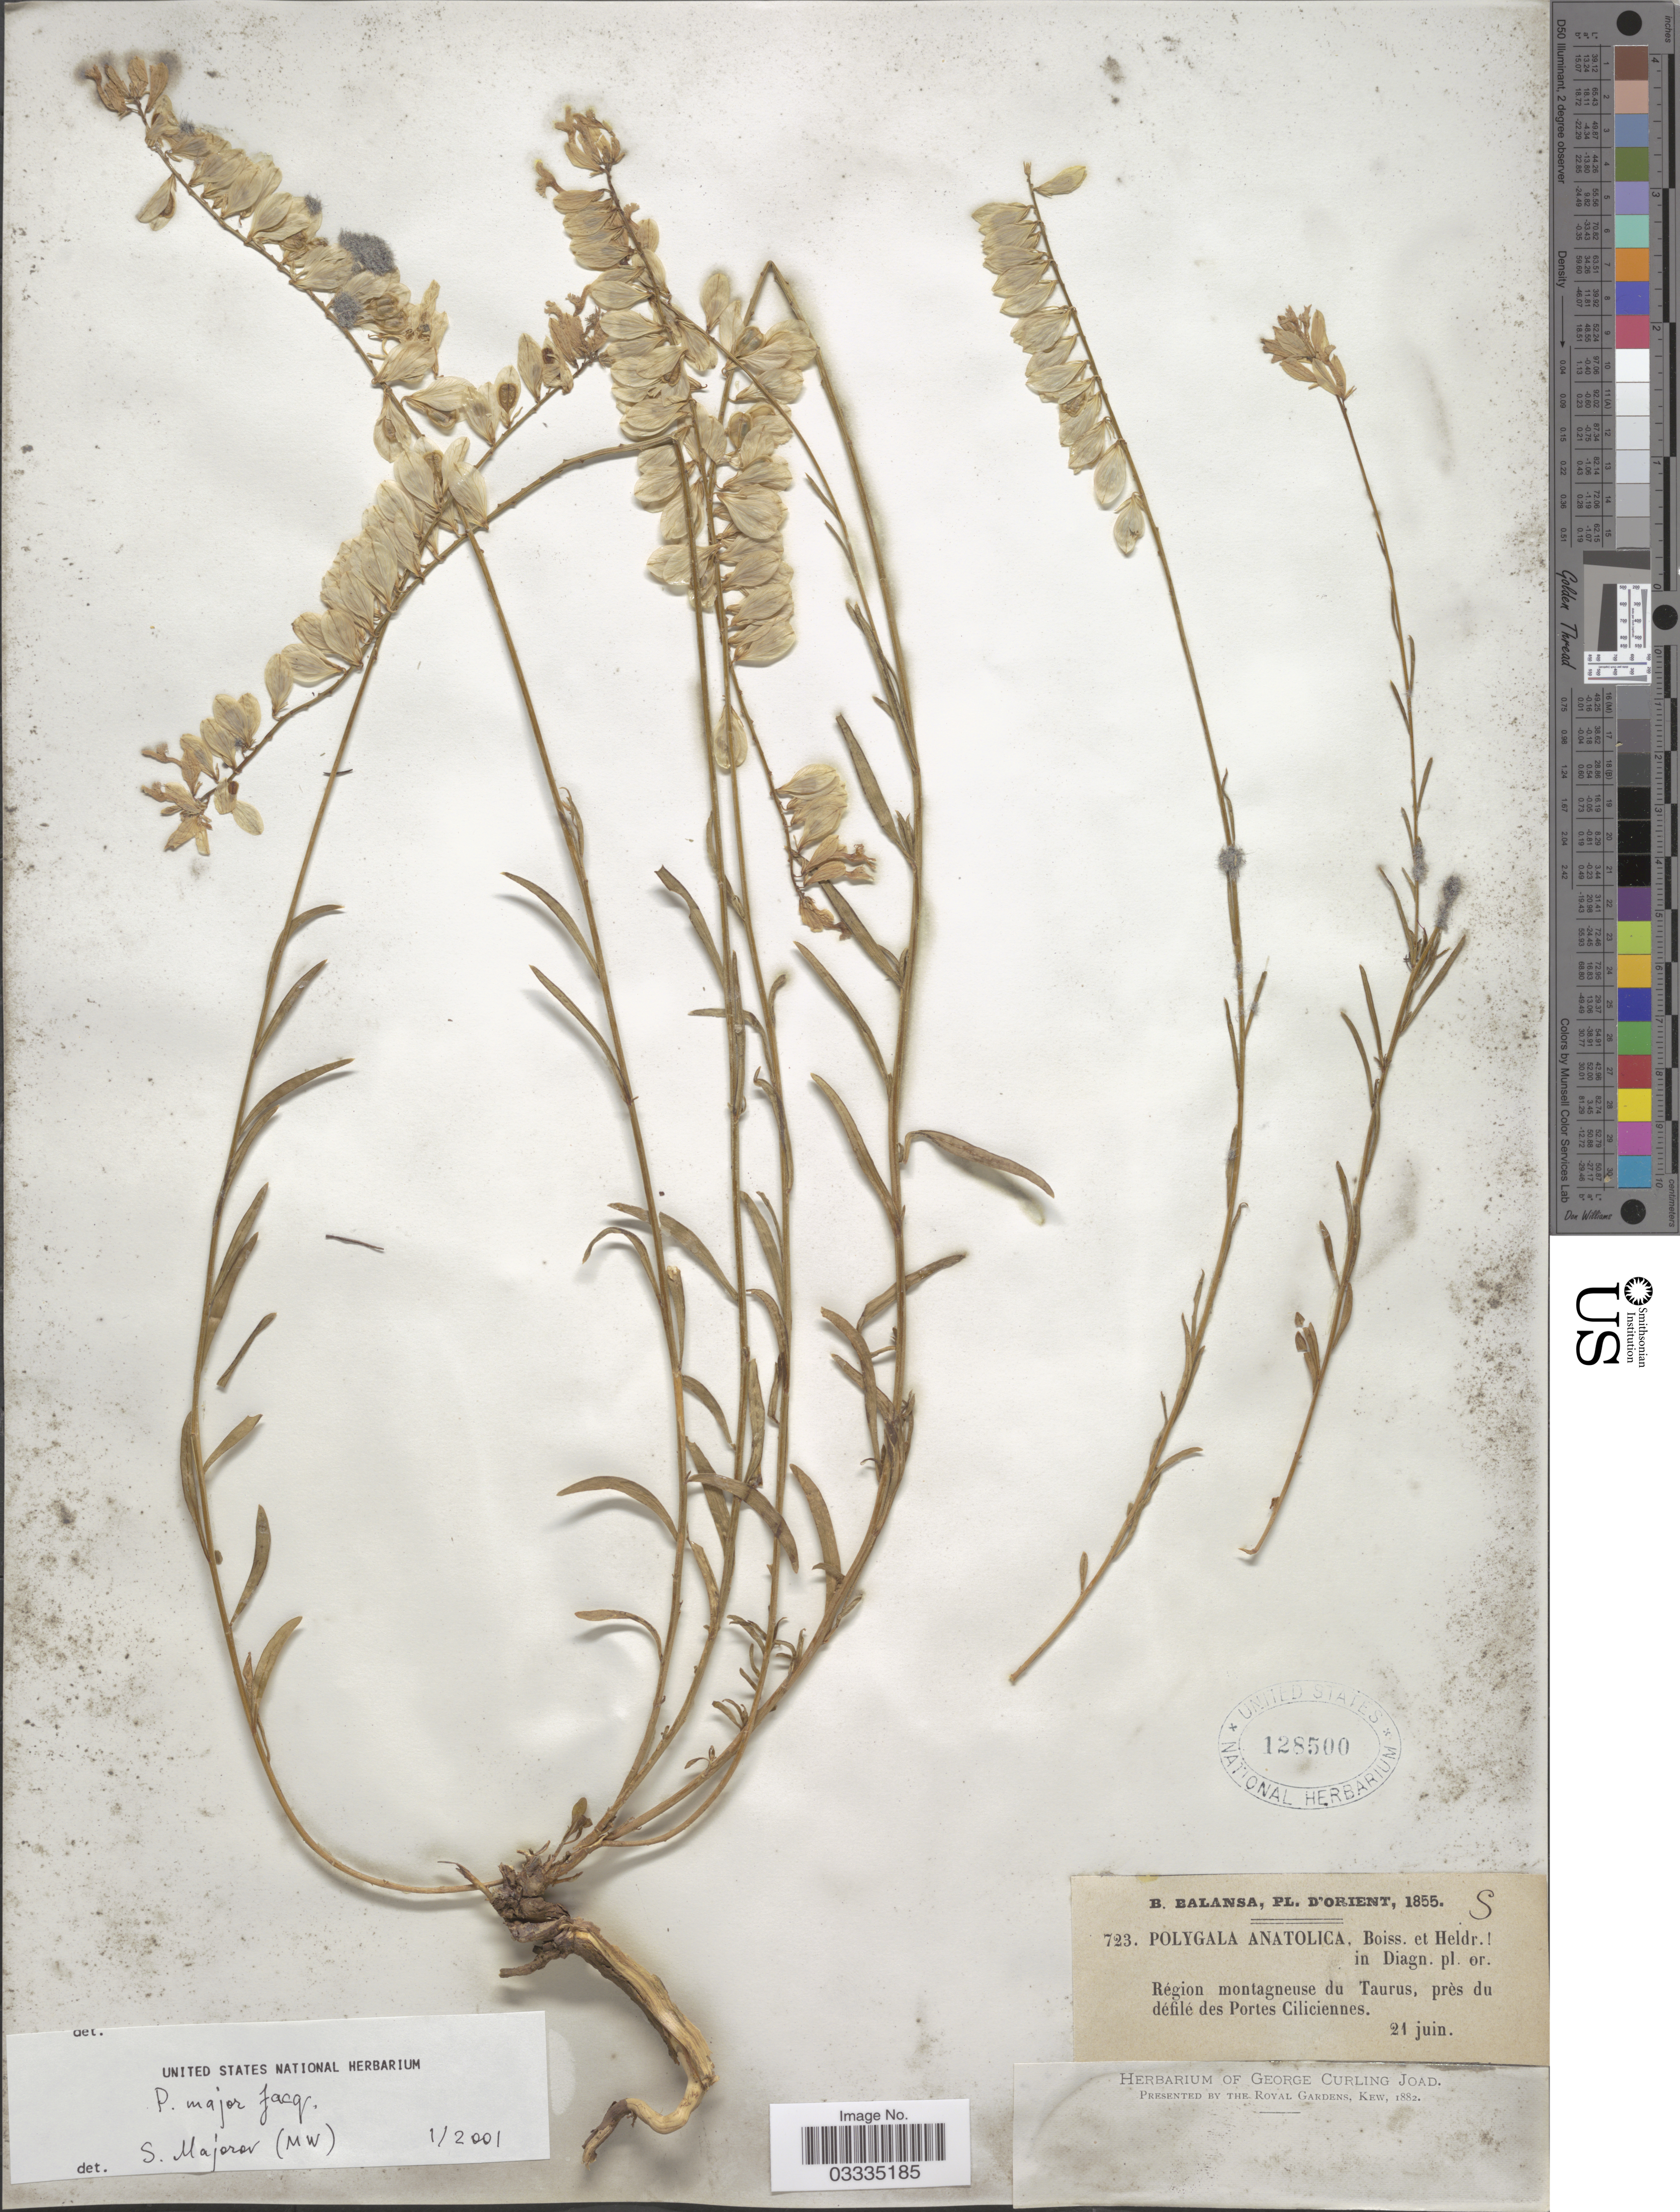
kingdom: Plantae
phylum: Tracheophyta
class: Magnoliopsida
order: Fabales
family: Polygalaceae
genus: Polygala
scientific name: Polygala major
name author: Jacq.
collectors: B. Balansa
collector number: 723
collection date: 1855-06-21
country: Turkey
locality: D'Orient. Région montagneuse du Taurus, près du dèfilé des Portes Ciliciennes.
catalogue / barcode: US 128500